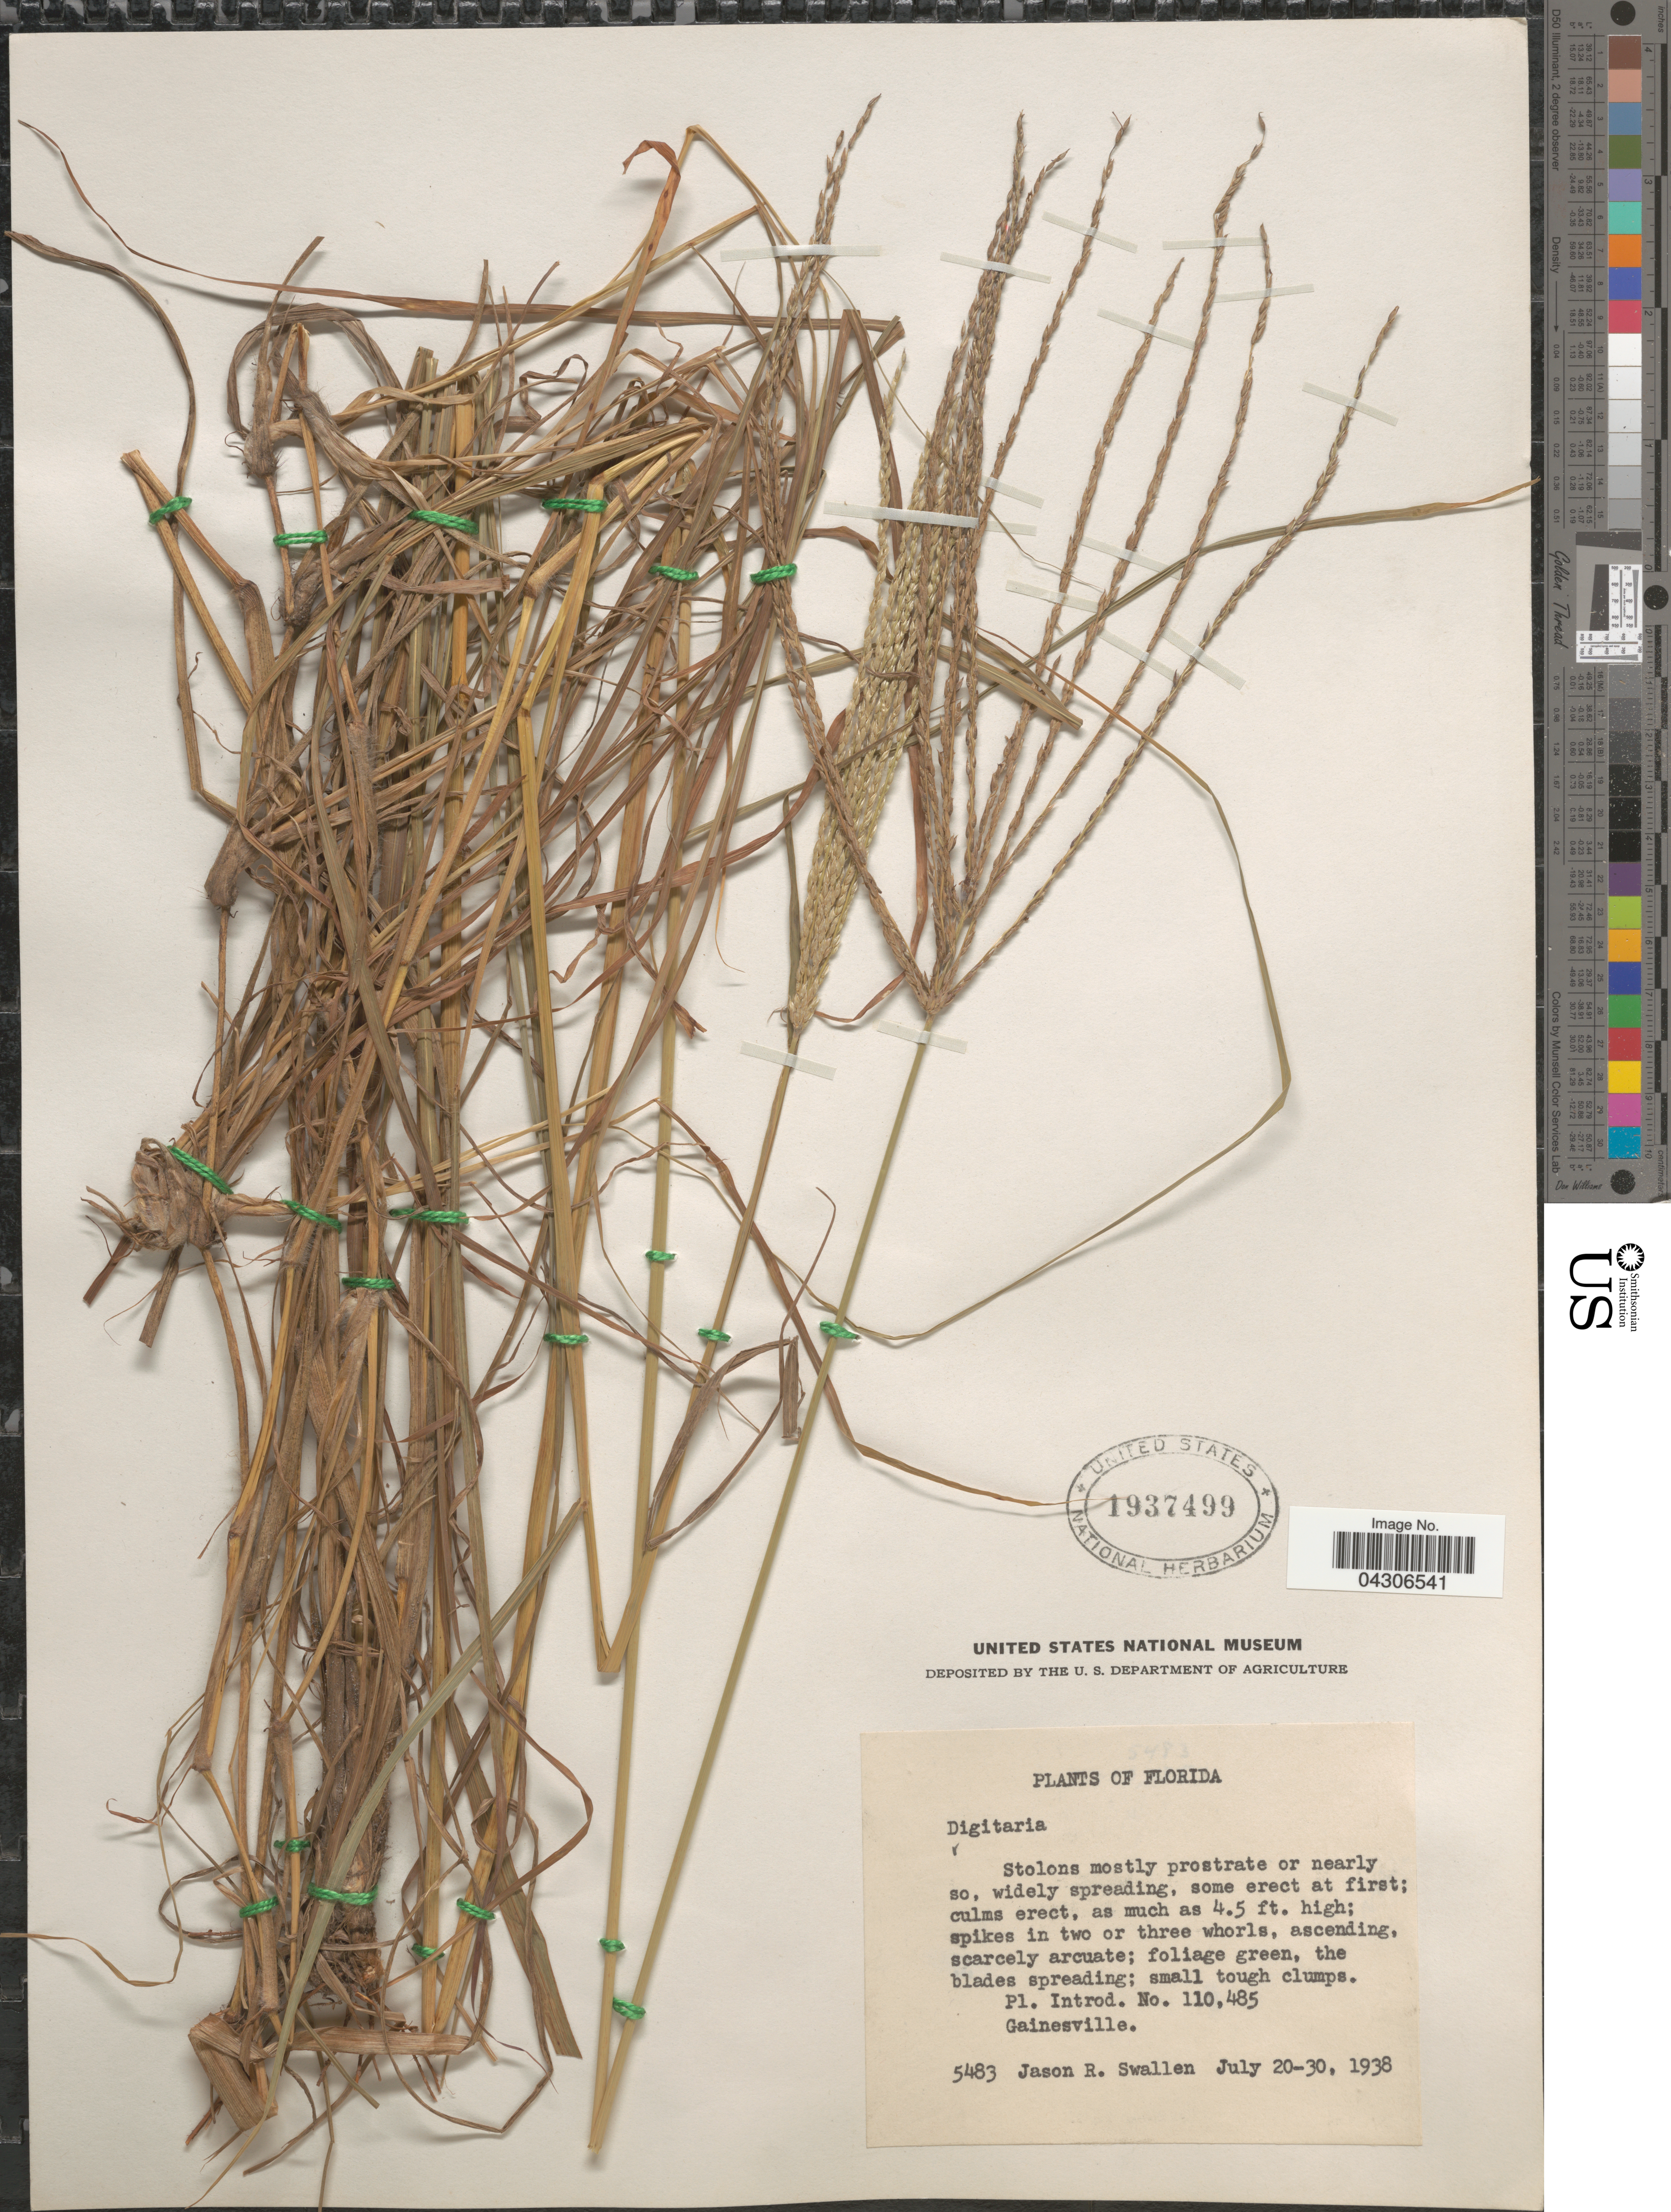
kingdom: Plantae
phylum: Tracheophyta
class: Liliopsida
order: Poales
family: Poaceae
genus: Digitaria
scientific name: Digitaria sp.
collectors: J. R. Swallen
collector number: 5483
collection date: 1938-07-20/1938-07-30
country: United States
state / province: Florida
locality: Gainesville.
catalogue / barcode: US 1937499